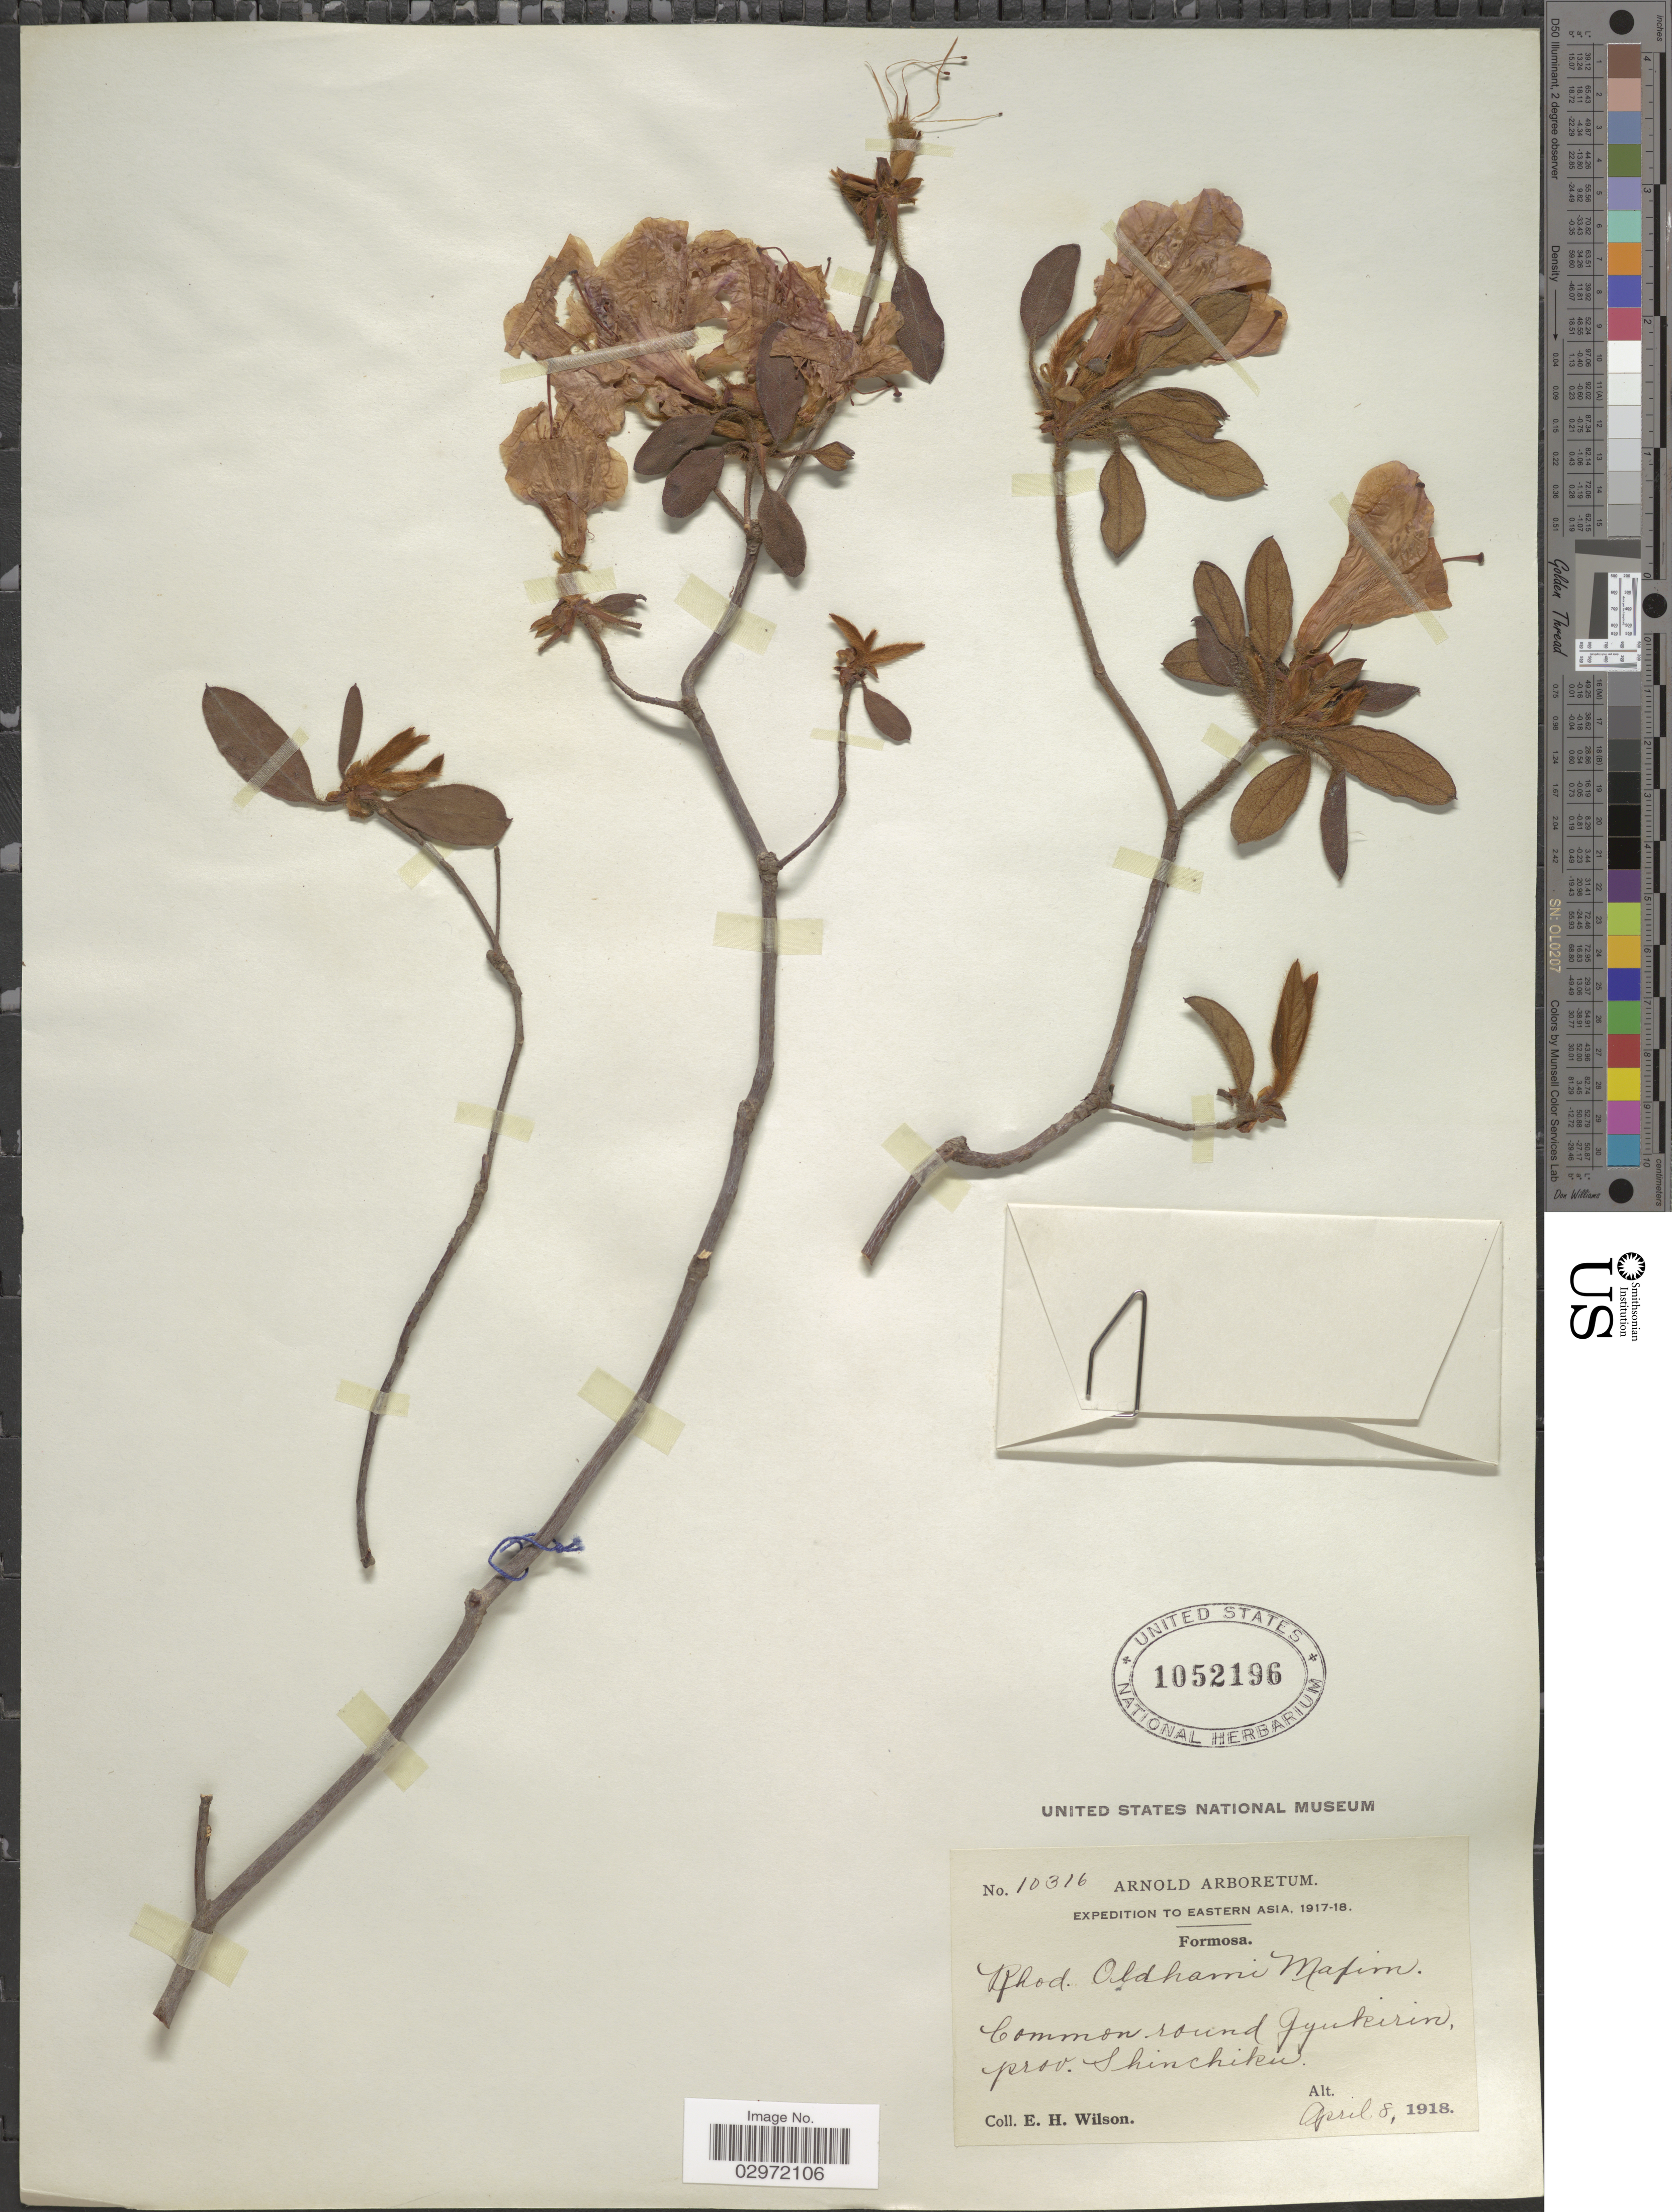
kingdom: Plantae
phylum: Tracheophyta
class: Magnoliopsida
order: Ericales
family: Ericaceae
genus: Rhododendron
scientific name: Rhododendron oldhamii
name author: Maxim.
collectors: E. Wilson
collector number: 10316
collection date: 1918-04-08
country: Taiwan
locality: Eastern Asia. Formosa. Common roud Jyukirin, prov. Shinchiku.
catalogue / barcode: US 1052196